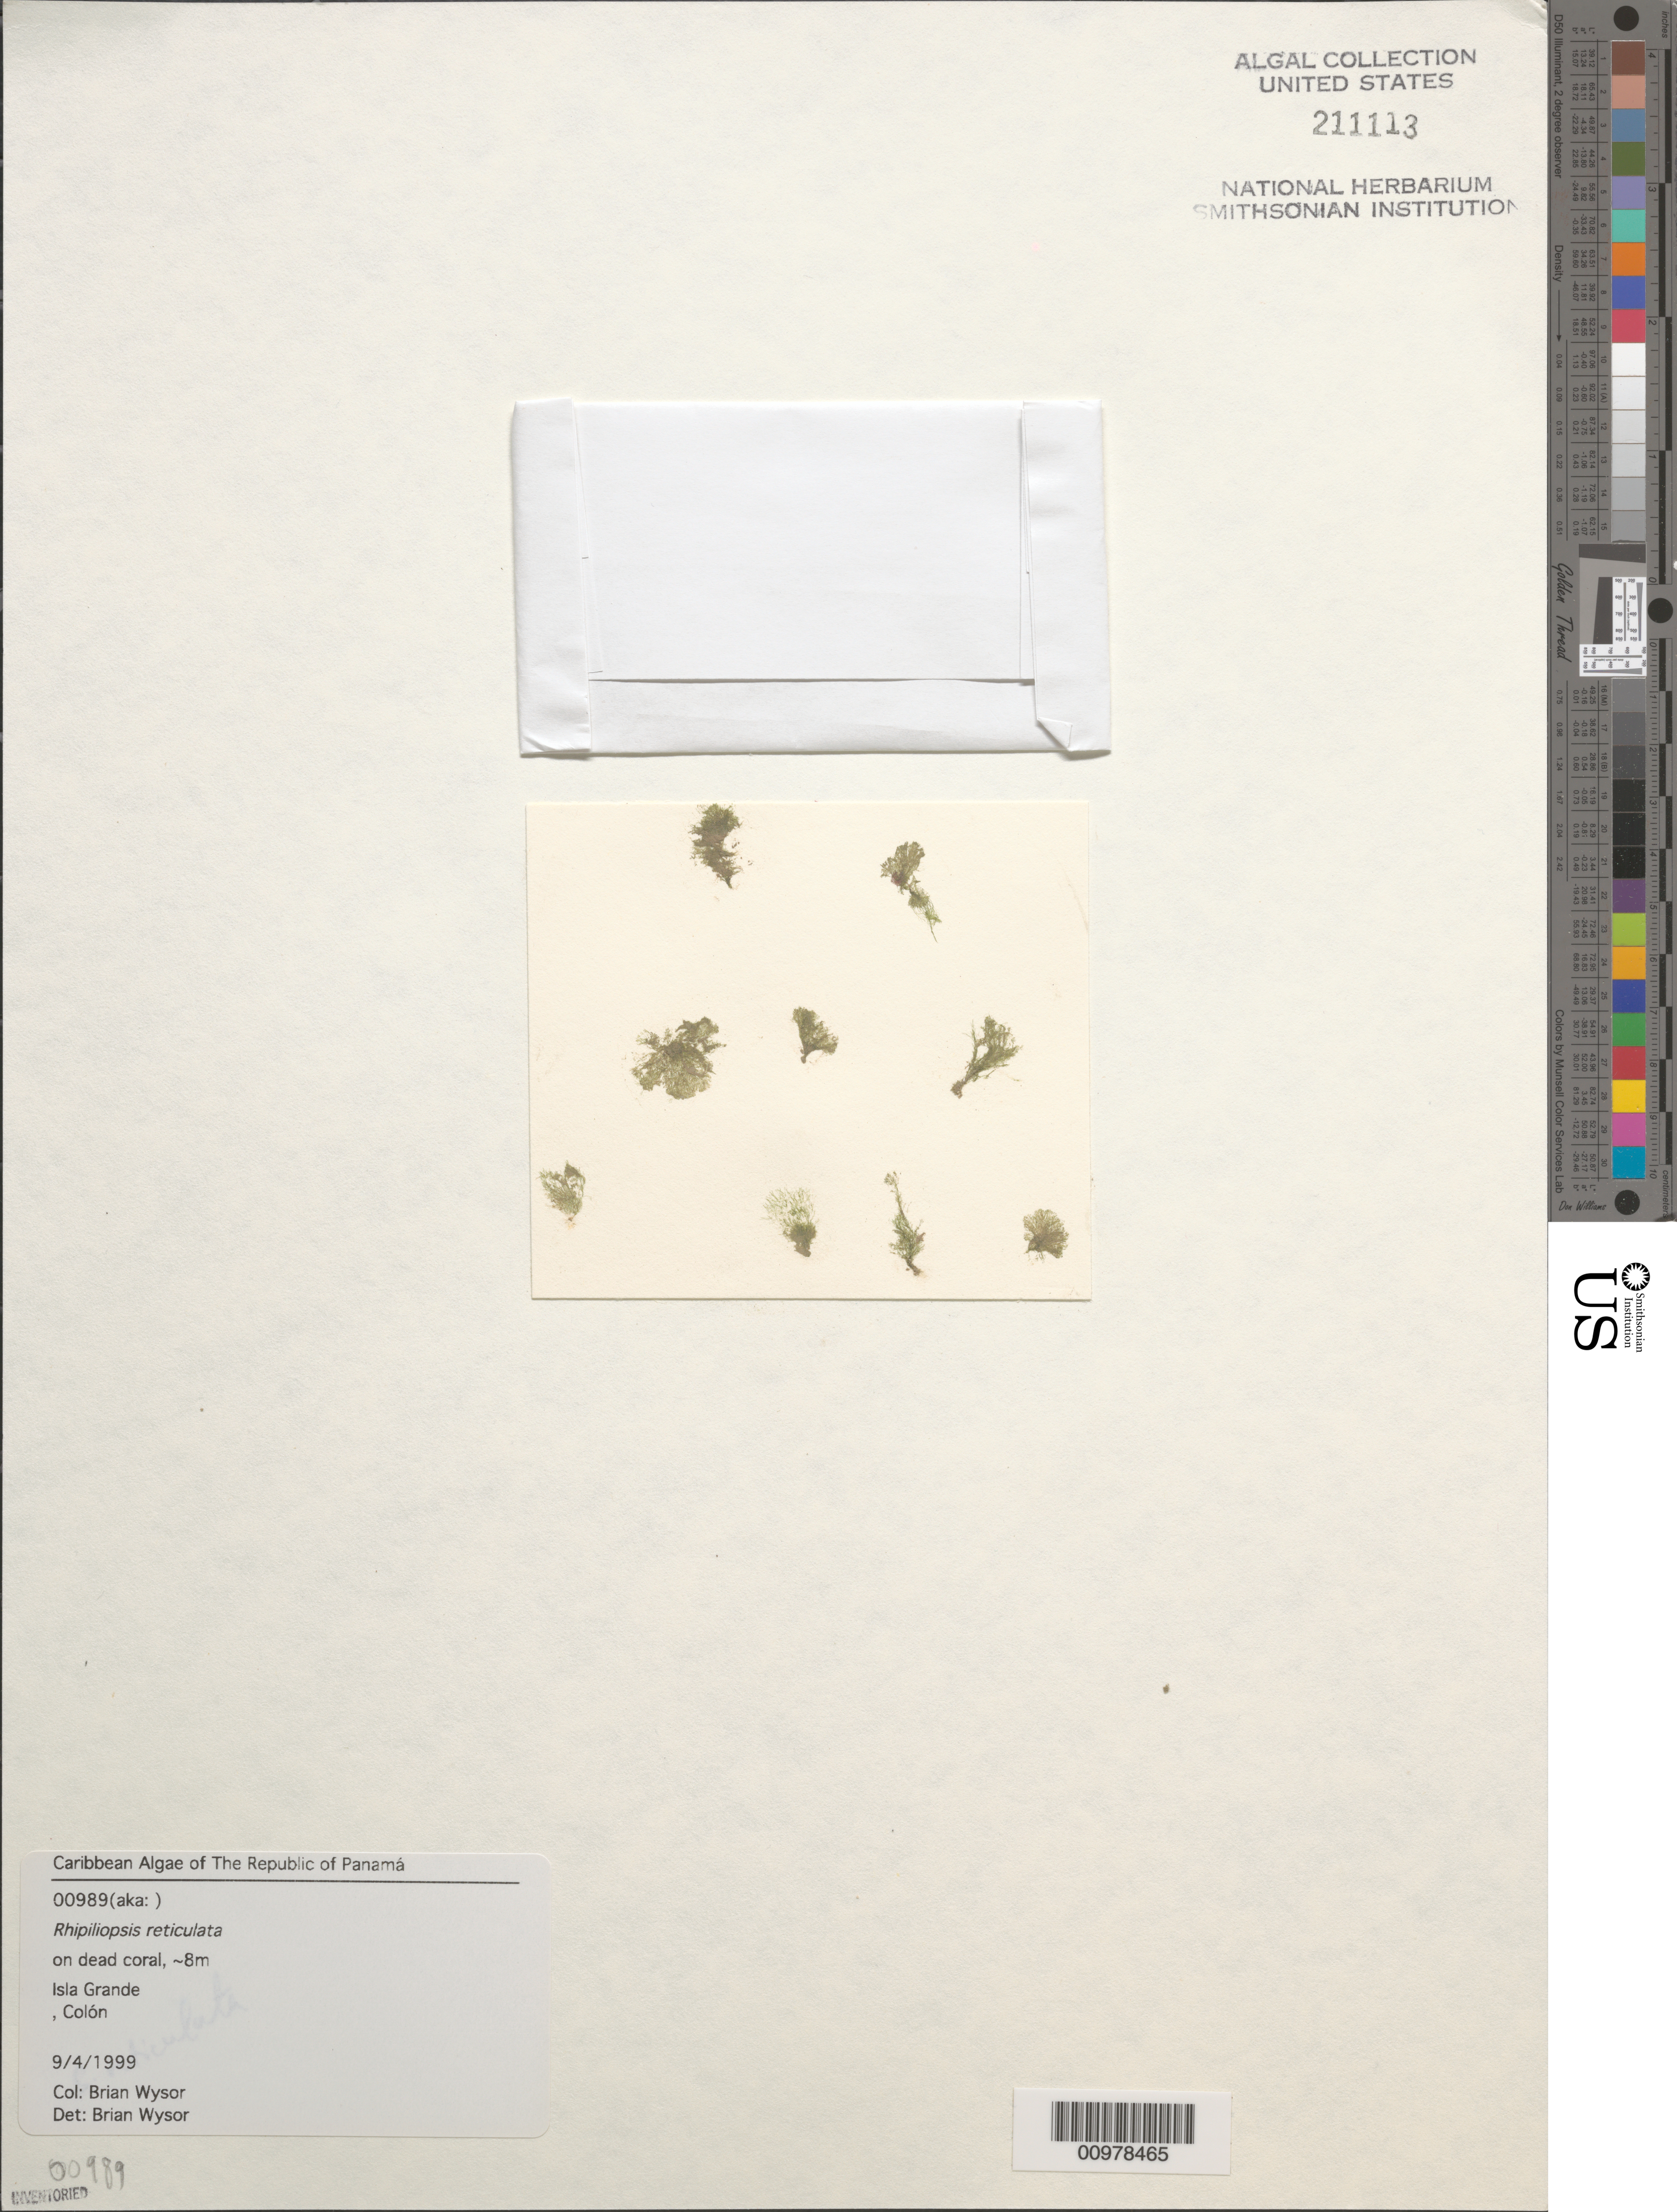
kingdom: Plantae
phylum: Chlorophyta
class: Ulvophyceae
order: Bryopsidales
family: Rhipiliaceae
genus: Rhipiliopsis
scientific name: Rhipiliopsis reticulata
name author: (C. Hoek) Farghaly & Denizot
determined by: Wysor, B.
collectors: B. Wysor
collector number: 00989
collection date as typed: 04 Sep 1999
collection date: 1999-09-04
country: Panama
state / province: Colón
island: Grande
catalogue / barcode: US 211113